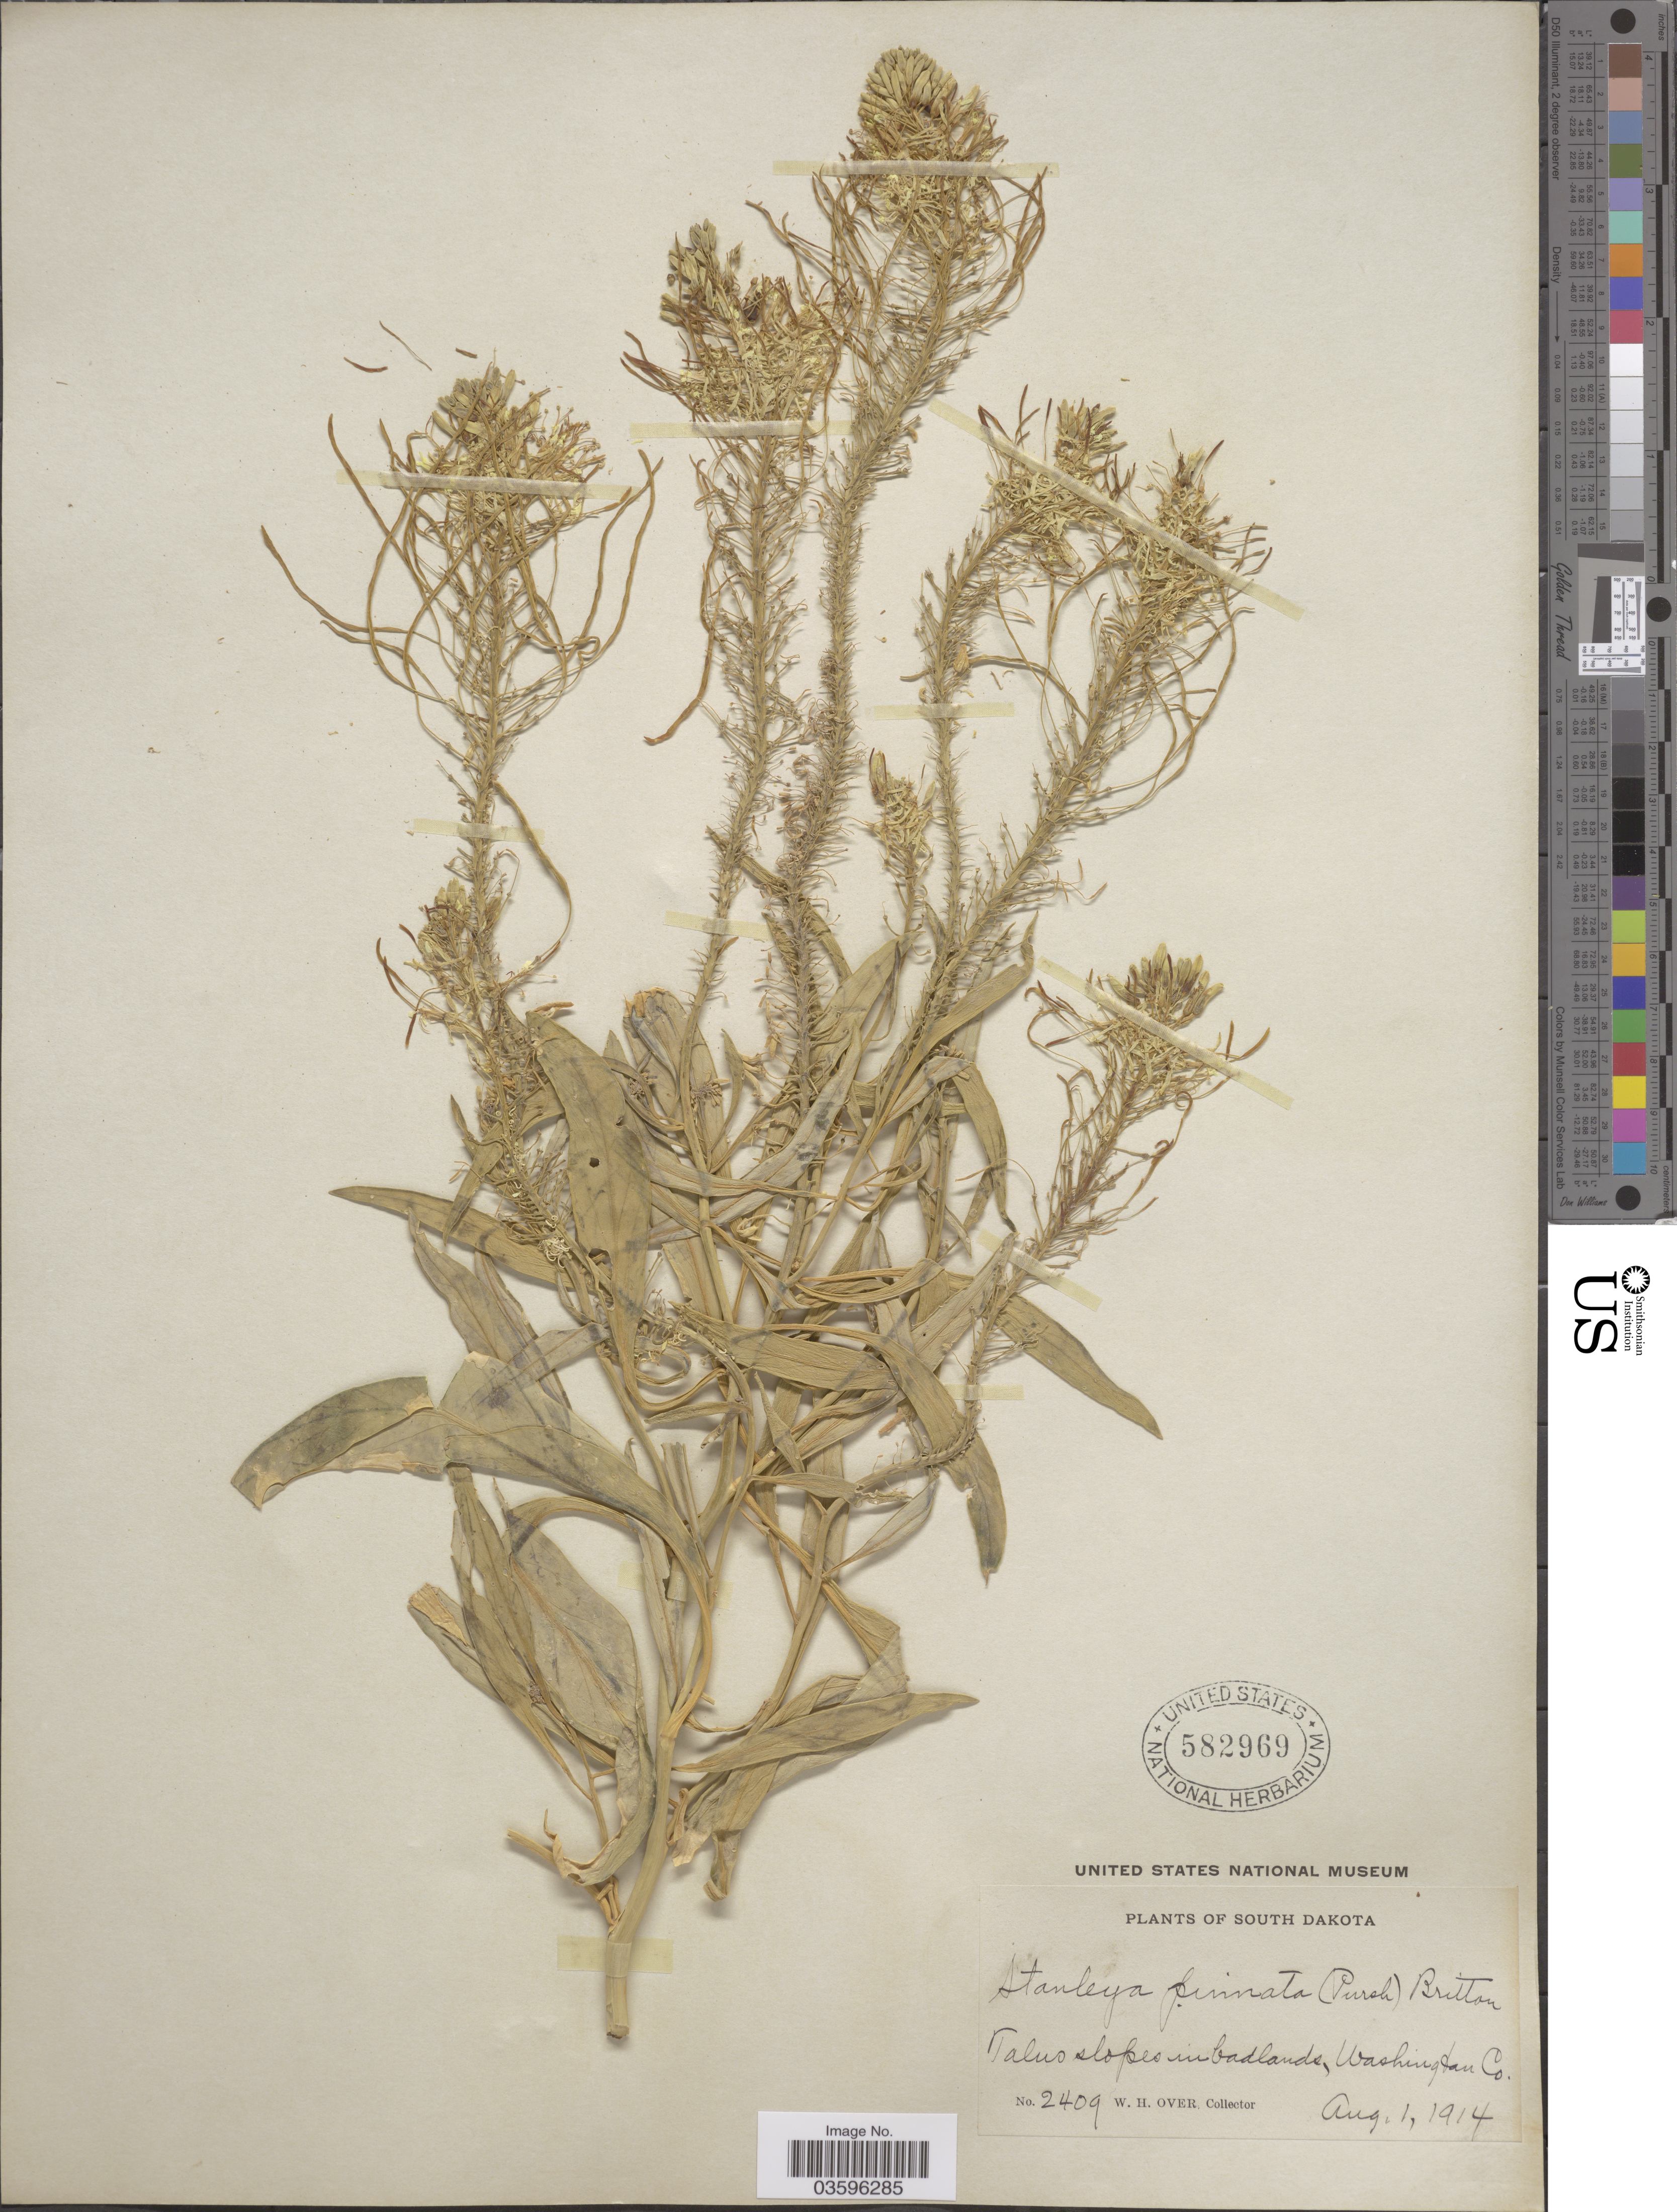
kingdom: Plantae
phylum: Tracheophyta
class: Magnoliopsida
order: Brassicales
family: Brassicaceae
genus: Stanleya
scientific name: Stanleya pinnata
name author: (Pursh) Britton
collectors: W. Over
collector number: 2409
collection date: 1914-08-01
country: United States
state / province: South Dakota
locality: Talus slope in badlands, Washington Co.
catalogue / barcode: US 582969